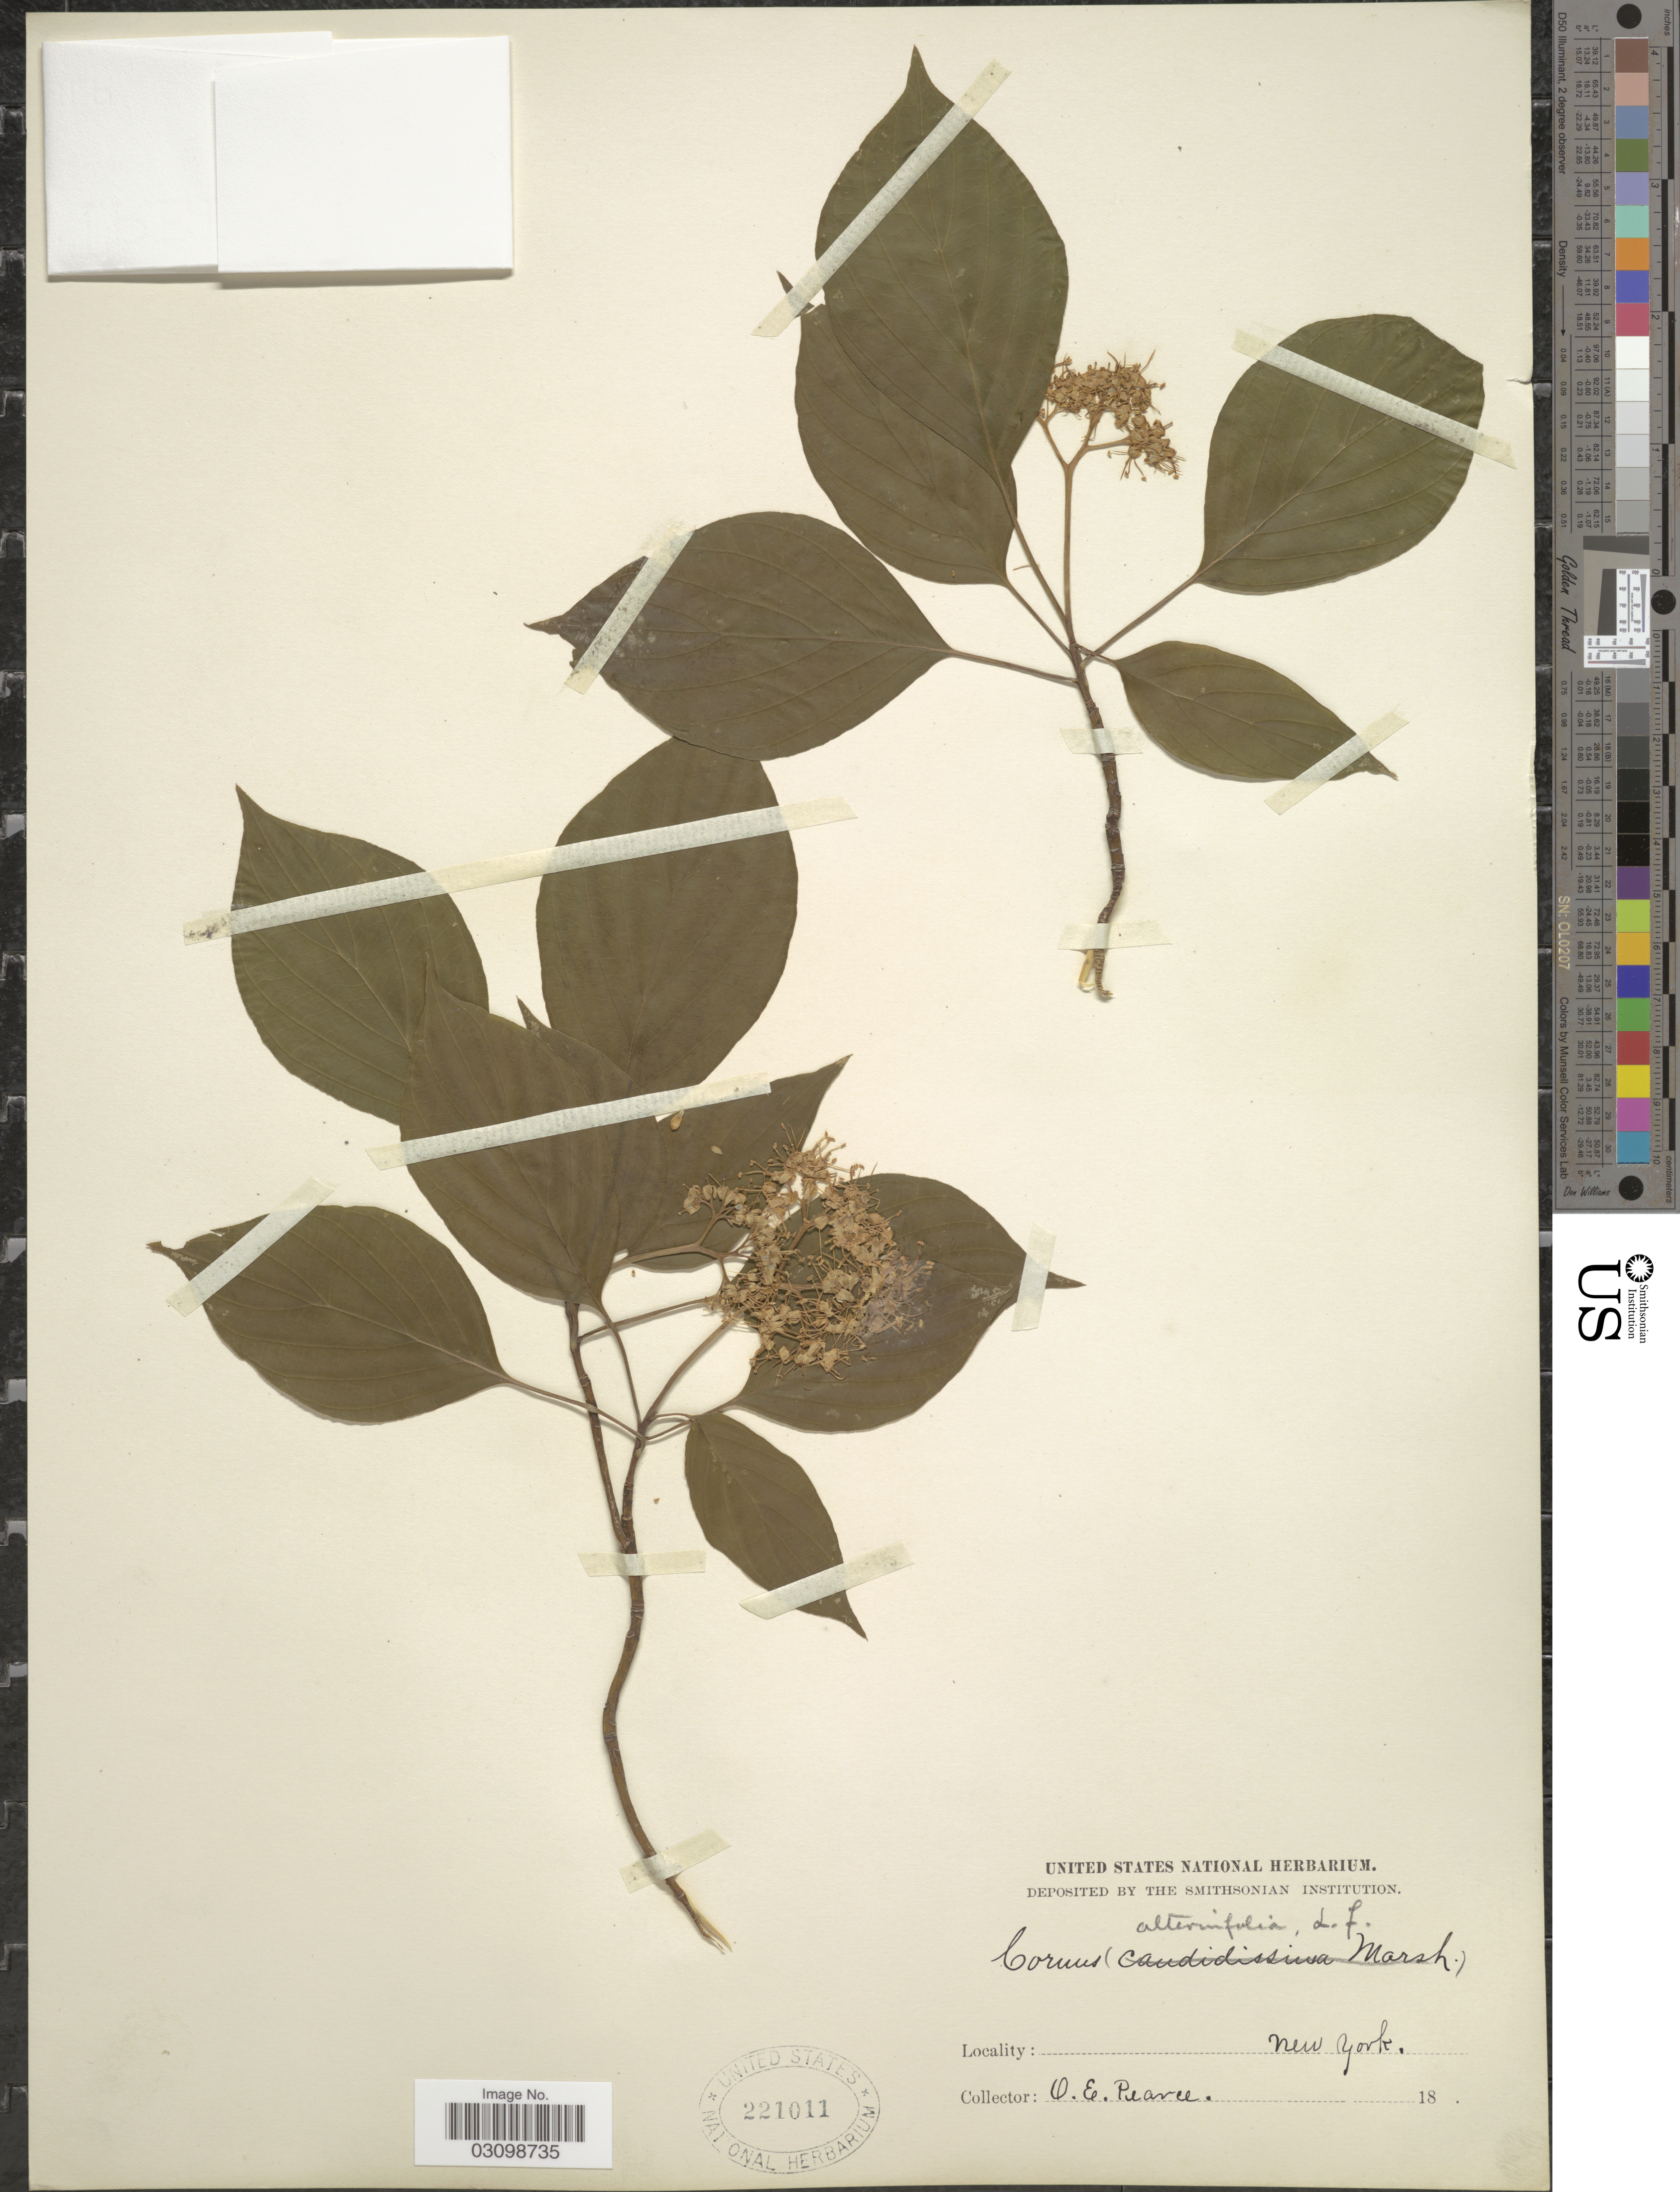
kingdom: Plantae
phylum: Tracheophyta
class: Magnoliopsida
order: Cornales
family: Cornaceae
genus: Cornus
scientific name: Cornus alternifolia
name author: L.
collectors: O. E. Pearce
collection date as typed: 18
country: United States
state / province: New York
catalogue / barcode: US 221011